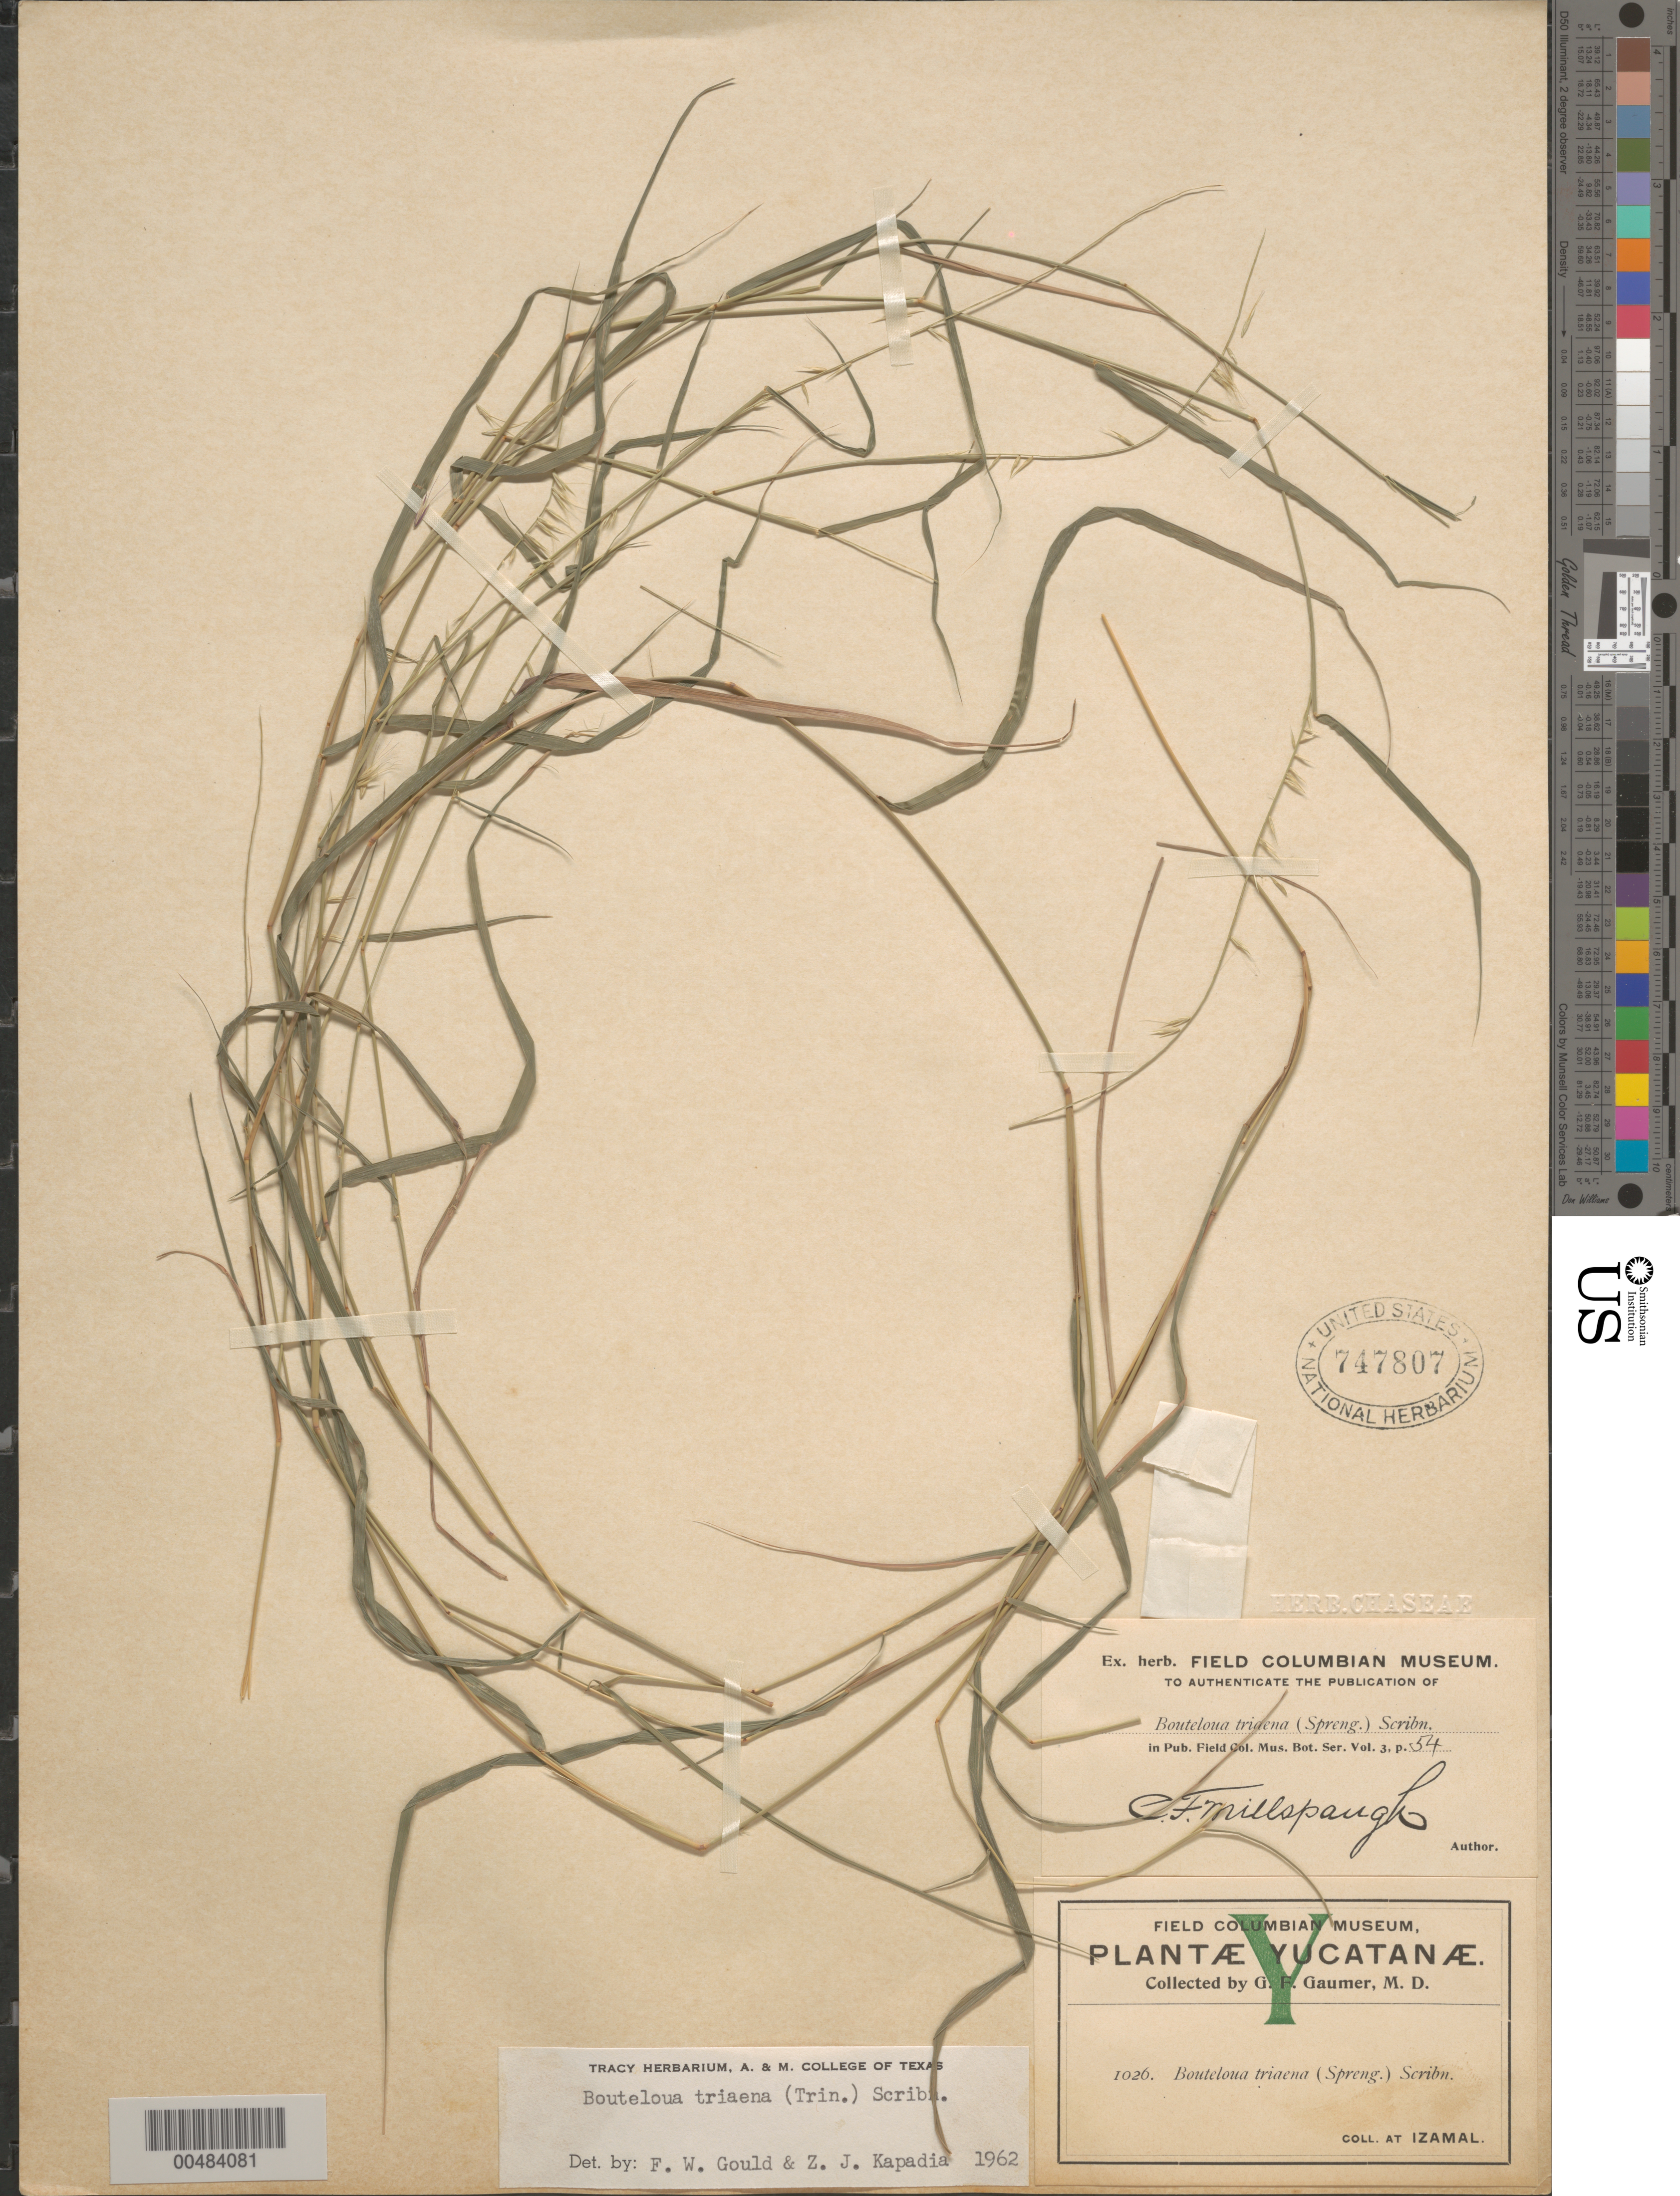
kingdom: Plantae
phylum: Tracheophyta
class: Liliopsida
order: Poales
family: Poaceae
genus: Bouteloua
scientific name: Bouteloua triaena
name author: (Trin. ex Spreng.) Scribn.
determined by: Gould, F. W.; Kapadia, Zarir J.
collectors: G. F. Gaumer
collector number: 1026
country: Mexico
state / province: Yucatan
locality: Izamal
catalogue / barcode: US 747807